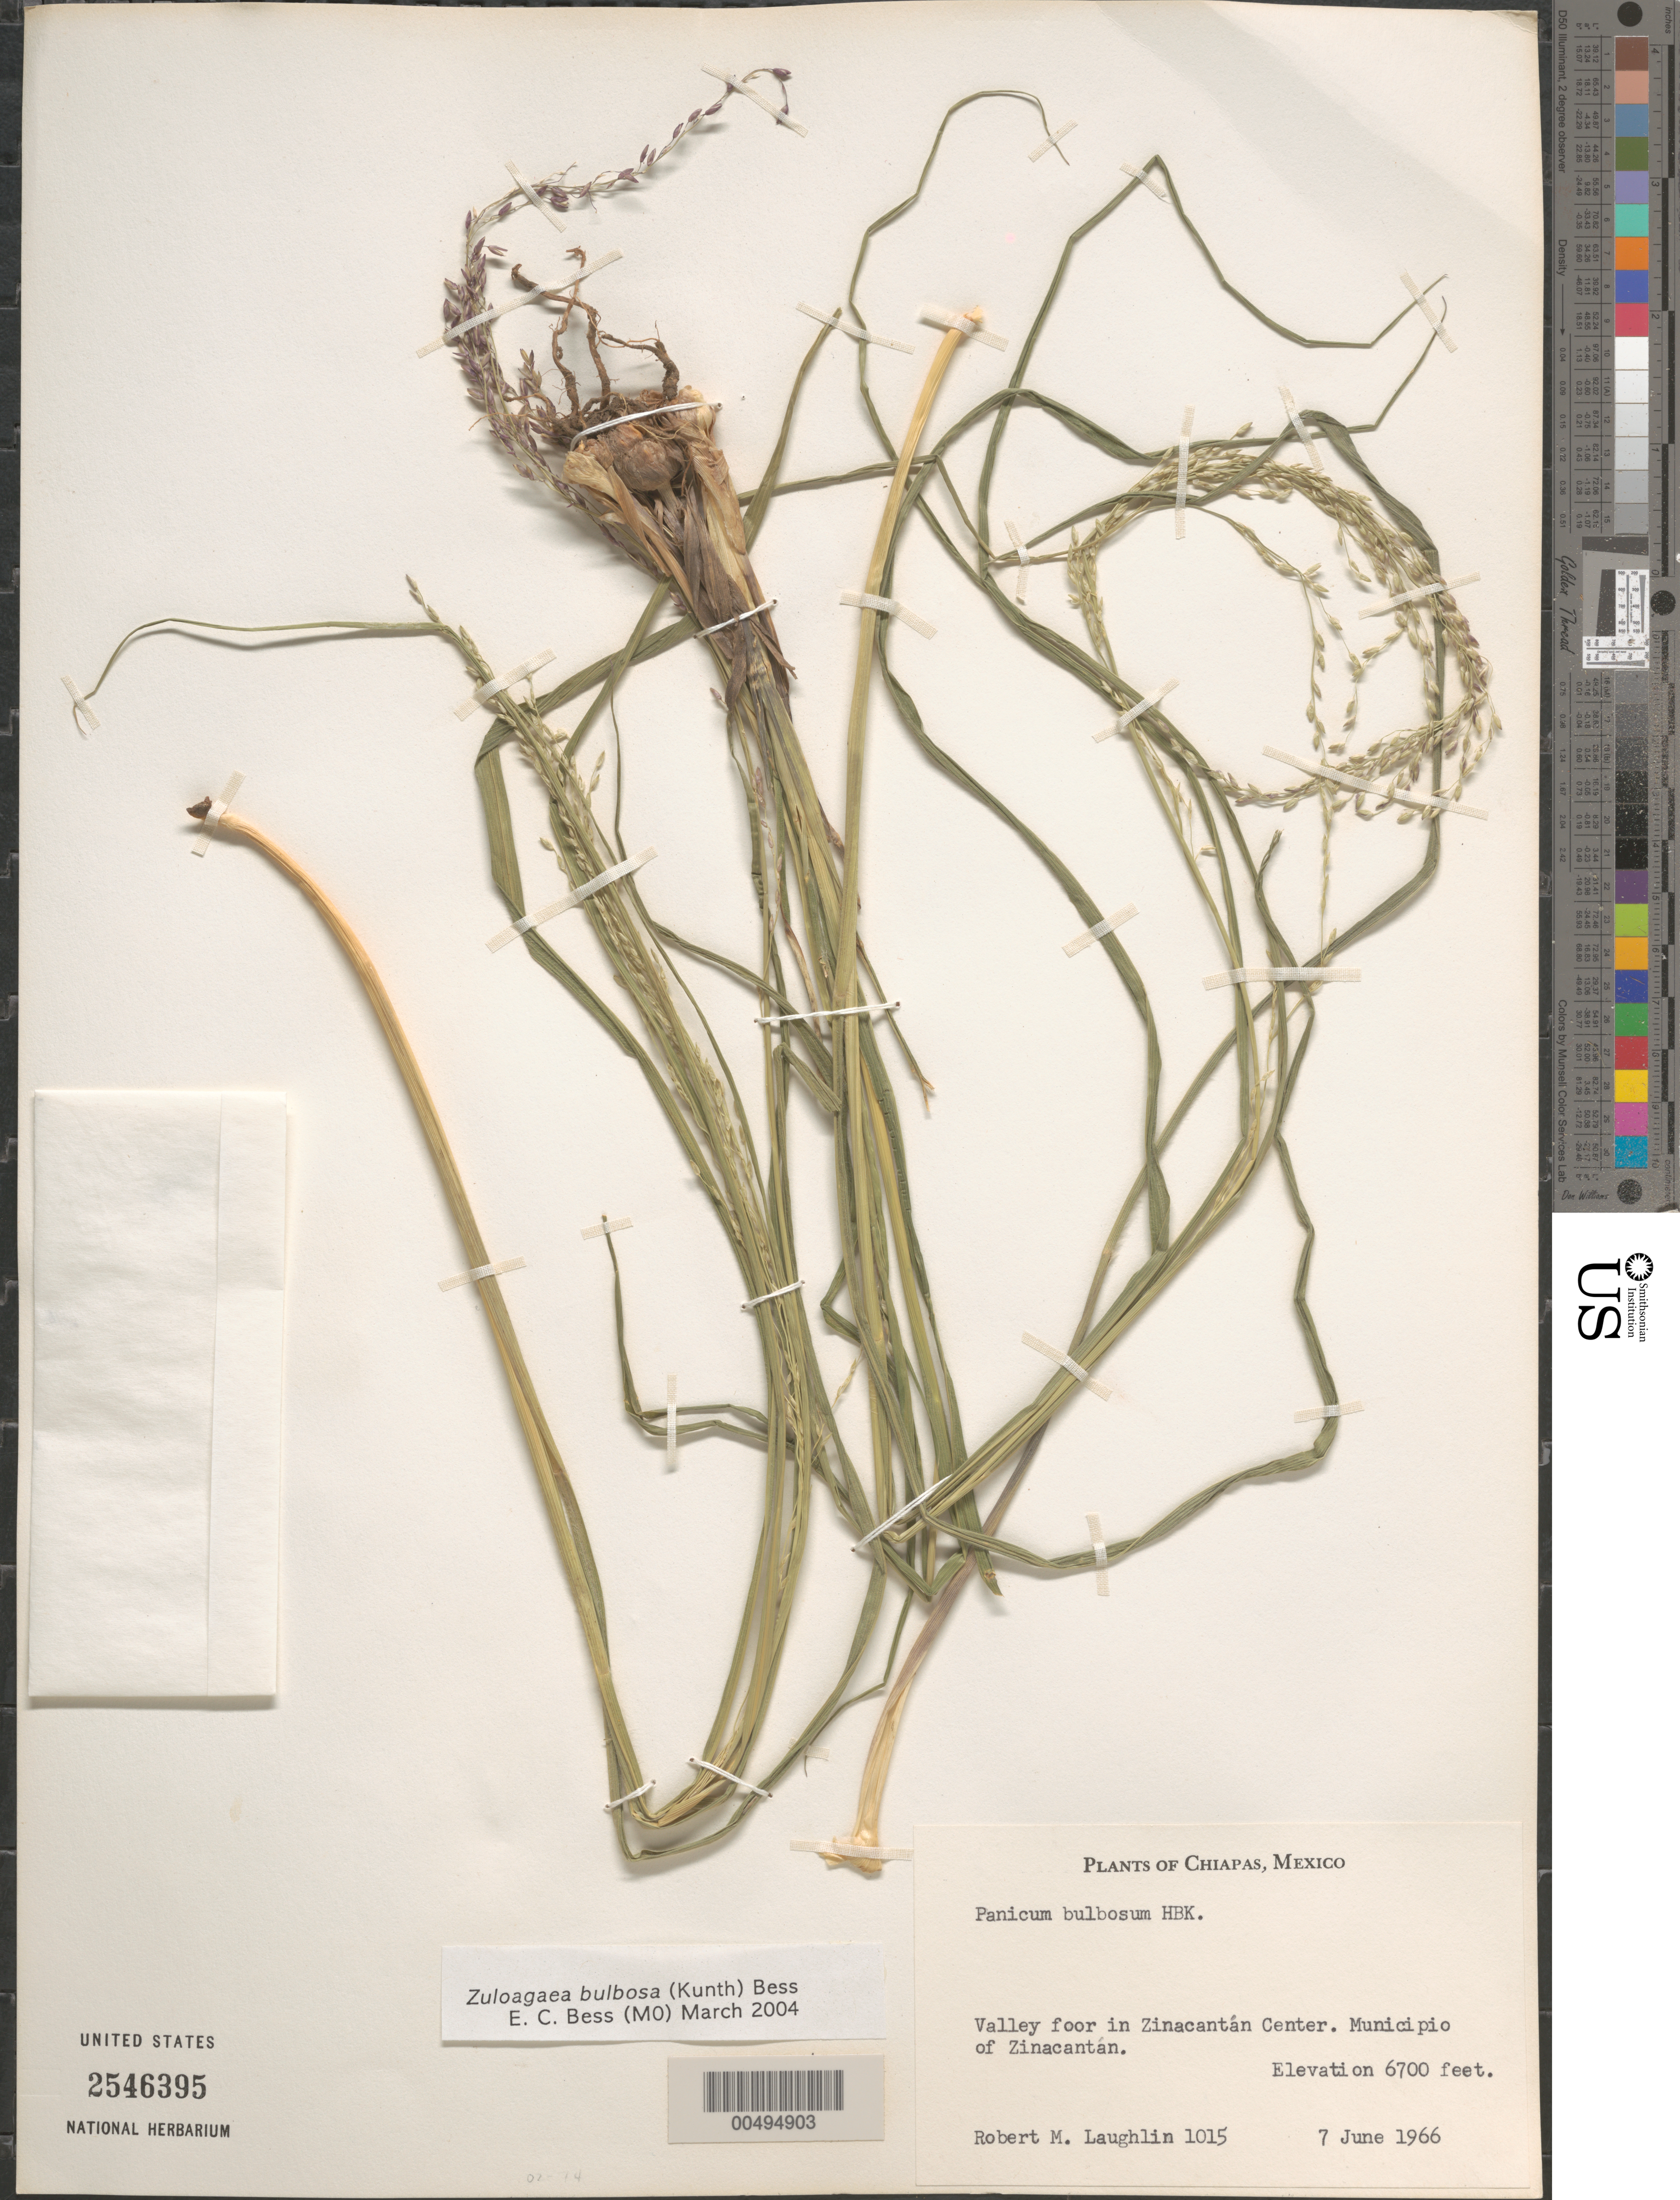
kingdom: Plantae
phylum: Tracheophyta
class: Liliopsida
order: Poales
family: Poaceae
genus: Panicum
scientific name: Panicum bulbosum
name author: Kunth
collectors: R. M. Laughlin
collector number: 1015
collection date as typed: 7 Jun 1966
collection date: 1966-06-07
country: Mexico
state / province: Chiapas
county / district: Zinacantán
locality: Valley floor in Zinacantán Center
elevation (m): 2042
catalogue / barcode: US 2546395